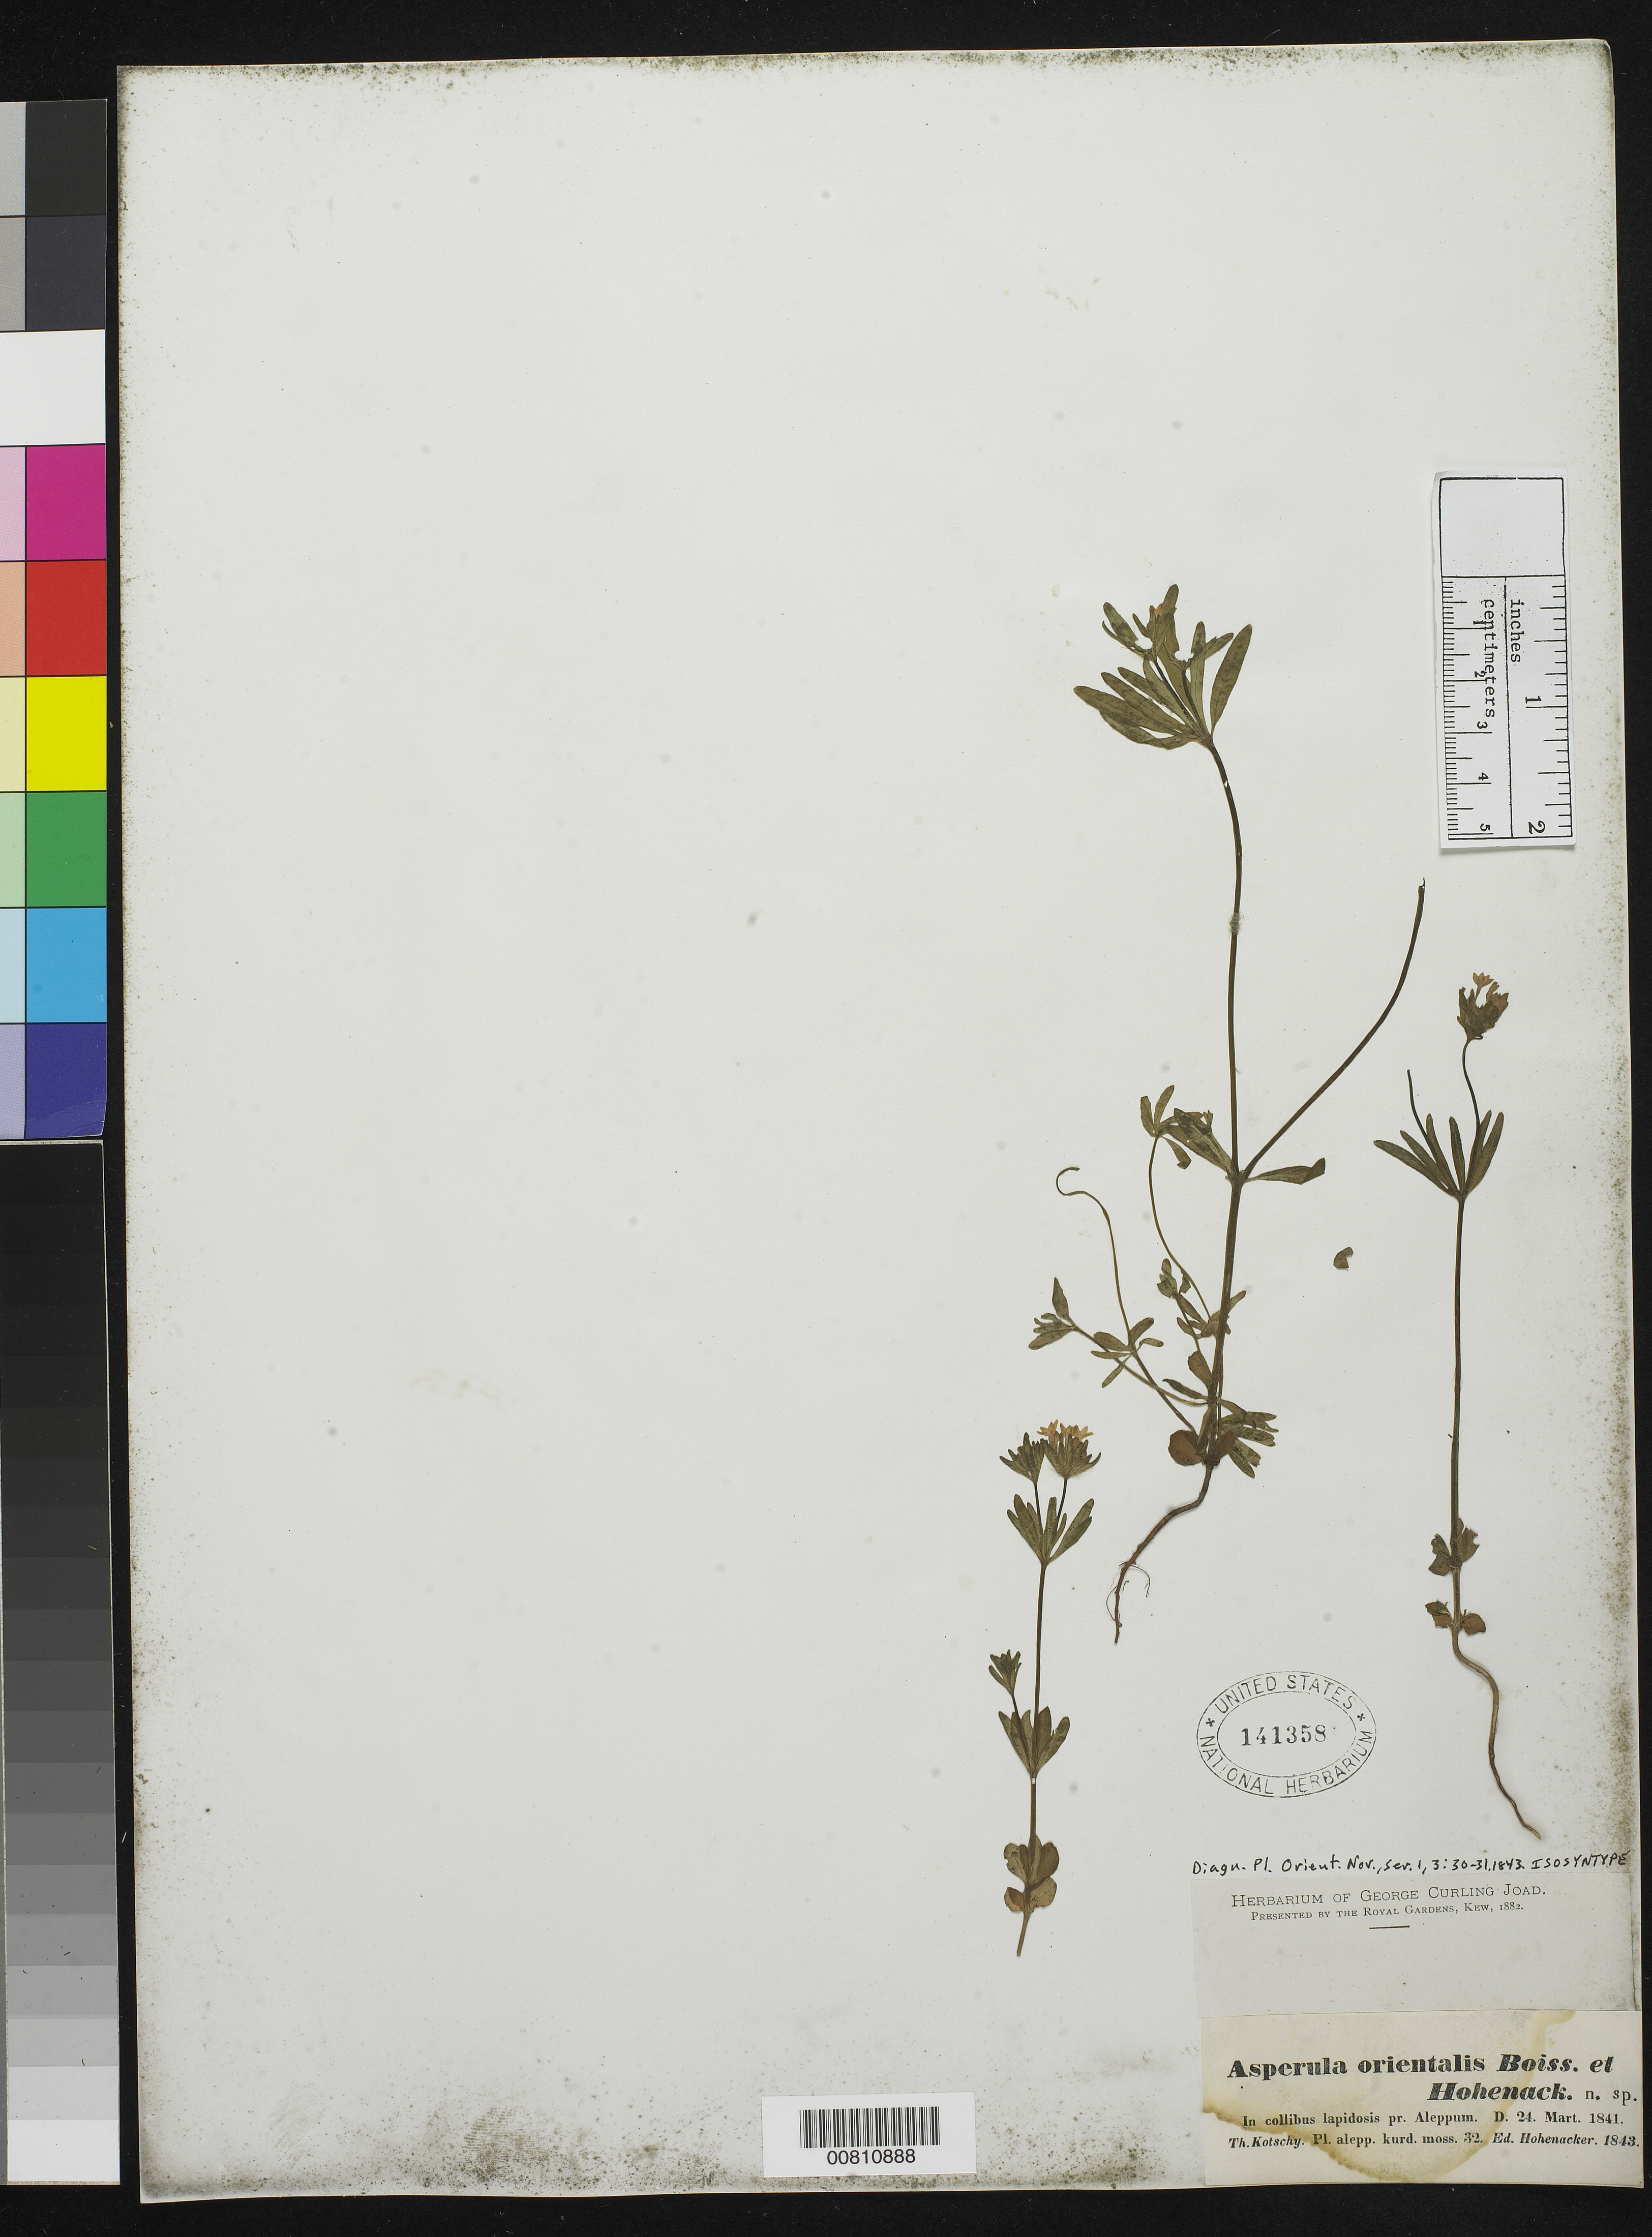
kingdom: Plantae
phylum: Tracheophyta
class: Magnoliopsida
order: Gentianales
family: Rubiaceae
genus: Asperula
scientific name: Asperula orientalis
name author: Boiss. & Hohen. in Boiss.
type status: Isosyntype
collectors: K. G. Kotschy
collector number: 32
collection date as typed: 24 Mar 1841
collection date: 1841-03-24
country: Syria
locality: In collibus lapidosis pr. Aleppum.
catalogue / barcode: US 141358